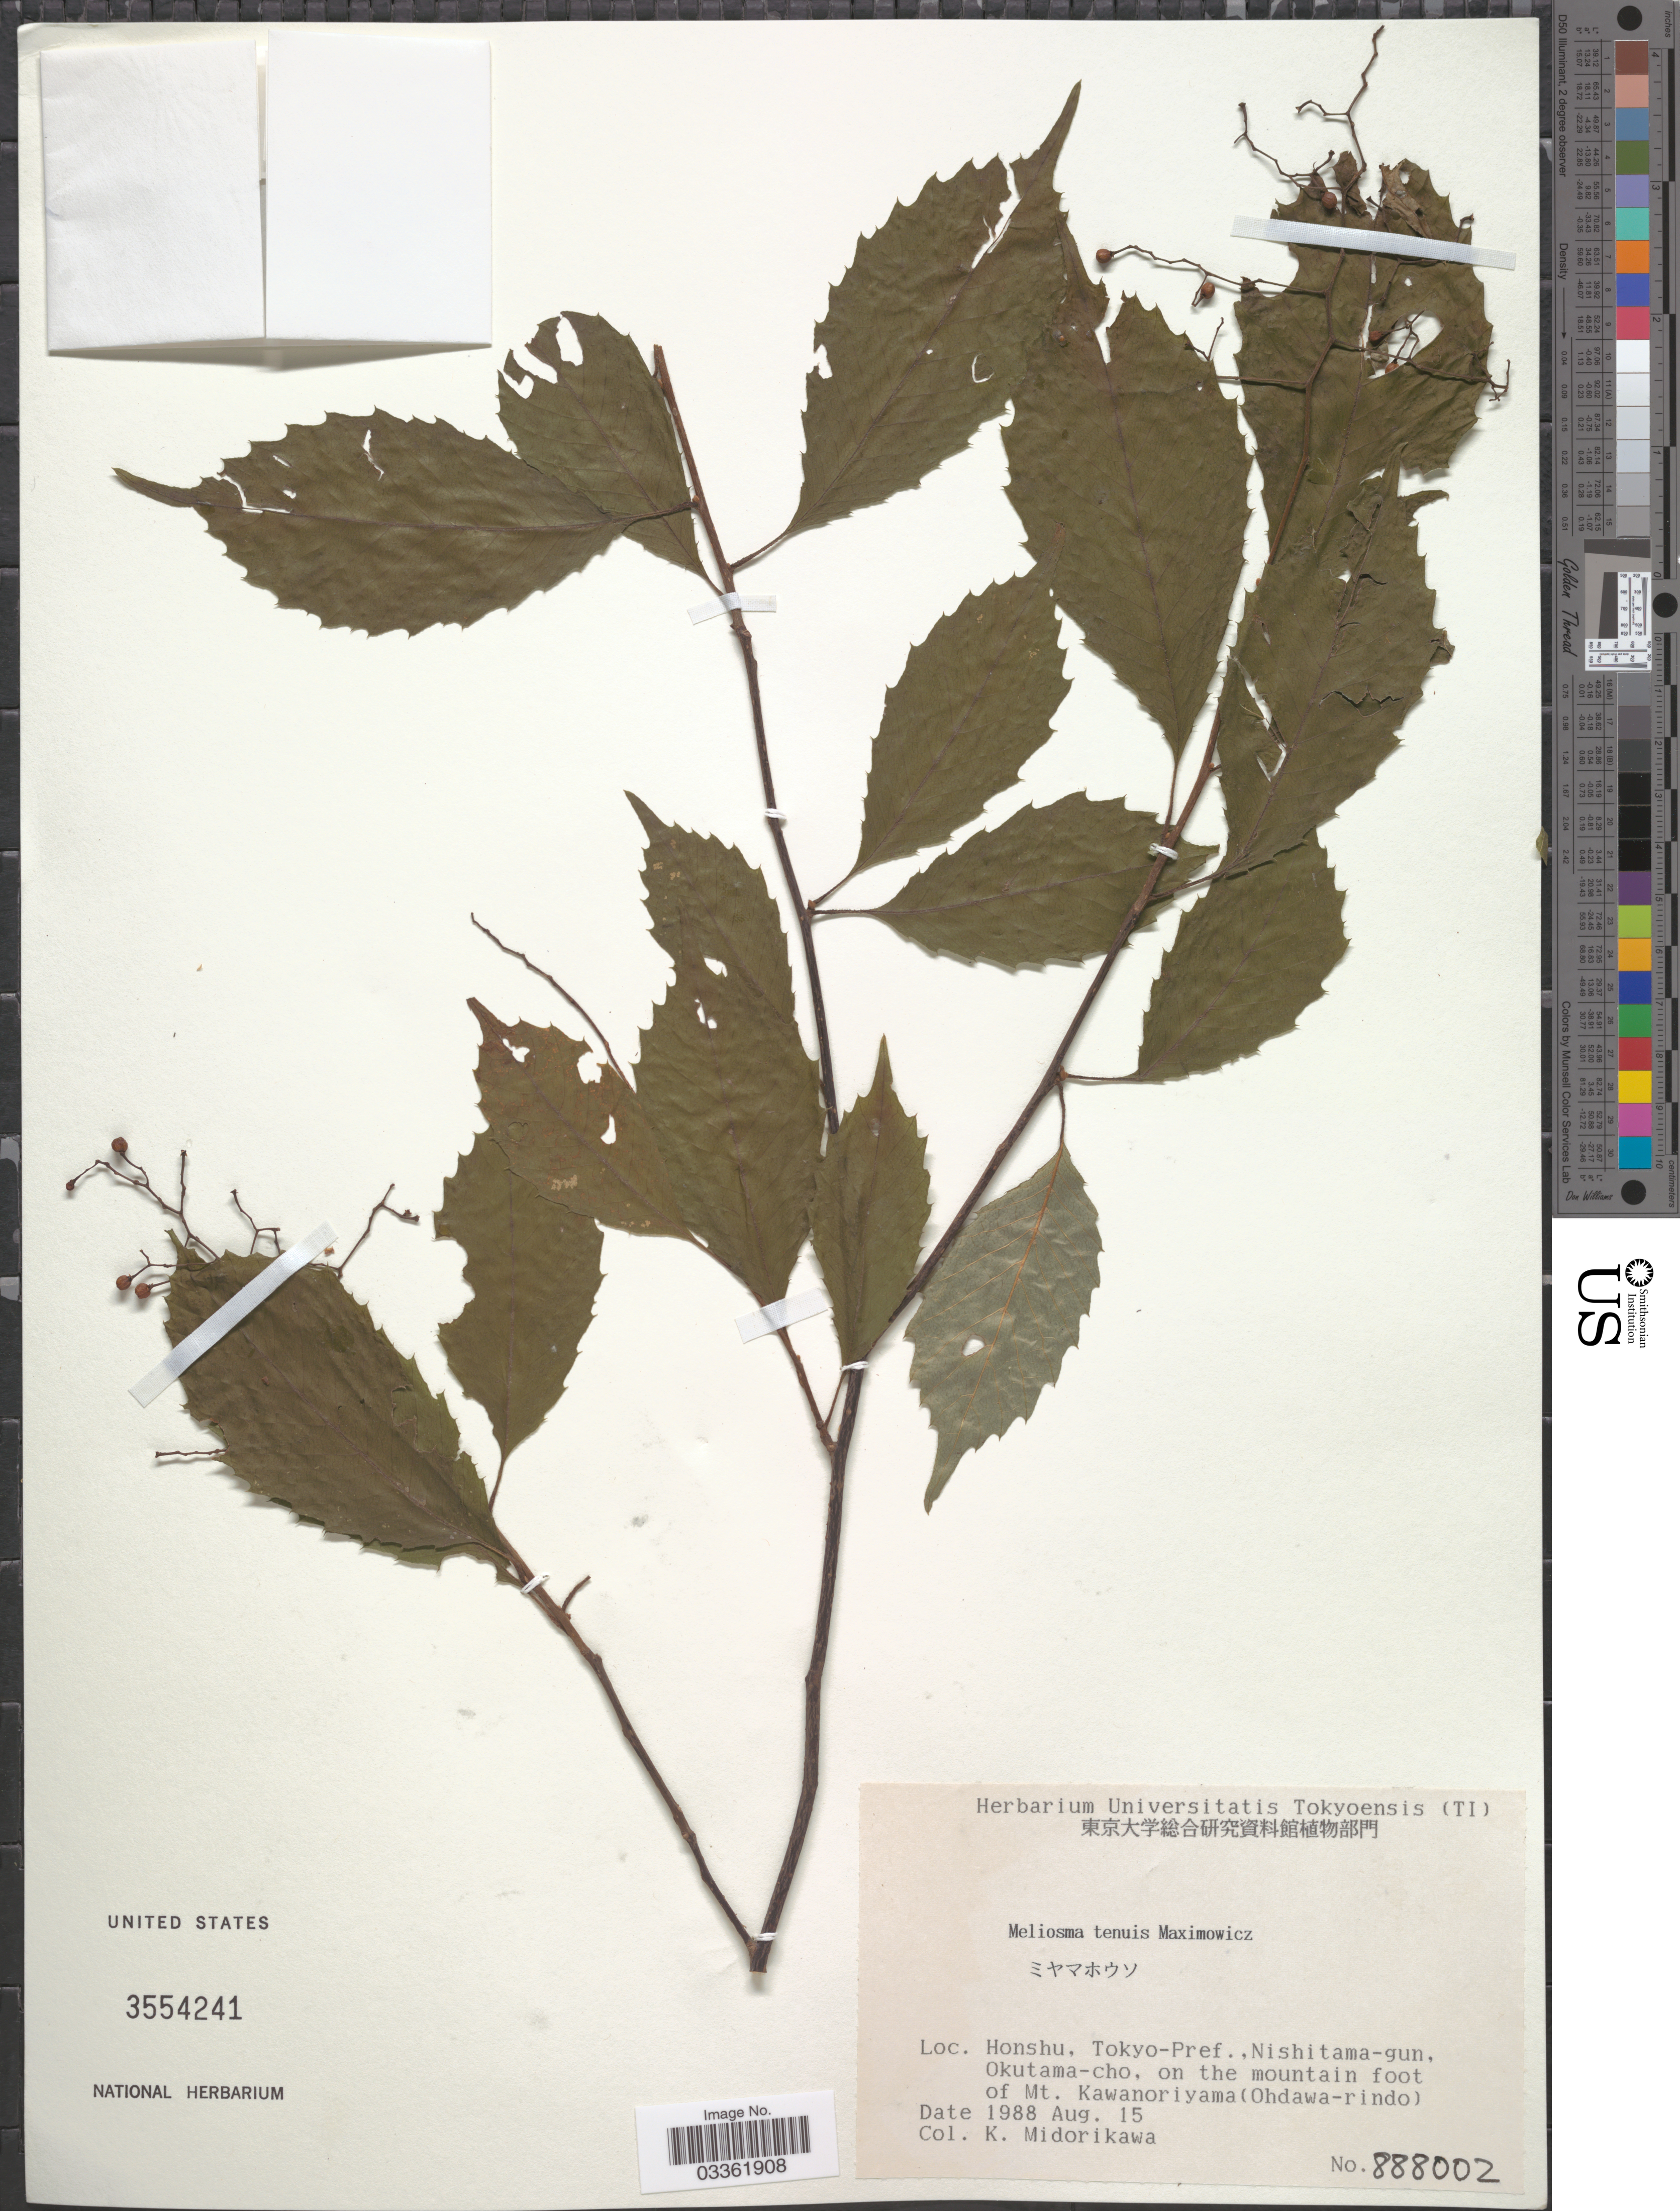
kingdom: Plantae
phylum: Tracheophyta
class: Magnoliopsida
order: Proteales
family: Sabiaceae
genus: Meliosma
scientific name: Meliosma tenuis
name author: Maxim.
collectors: K. Midorikawa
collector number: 888002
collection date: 1988-08-15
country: Japan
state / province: Tokyo, Federal City of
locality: Honshu. Tokyo-Pref., Nishitama-gun, Okutama-cho, on the mountain foot of Mt. Kawanoriyama (Ohdawa-rindo).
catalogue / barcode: US 3554241